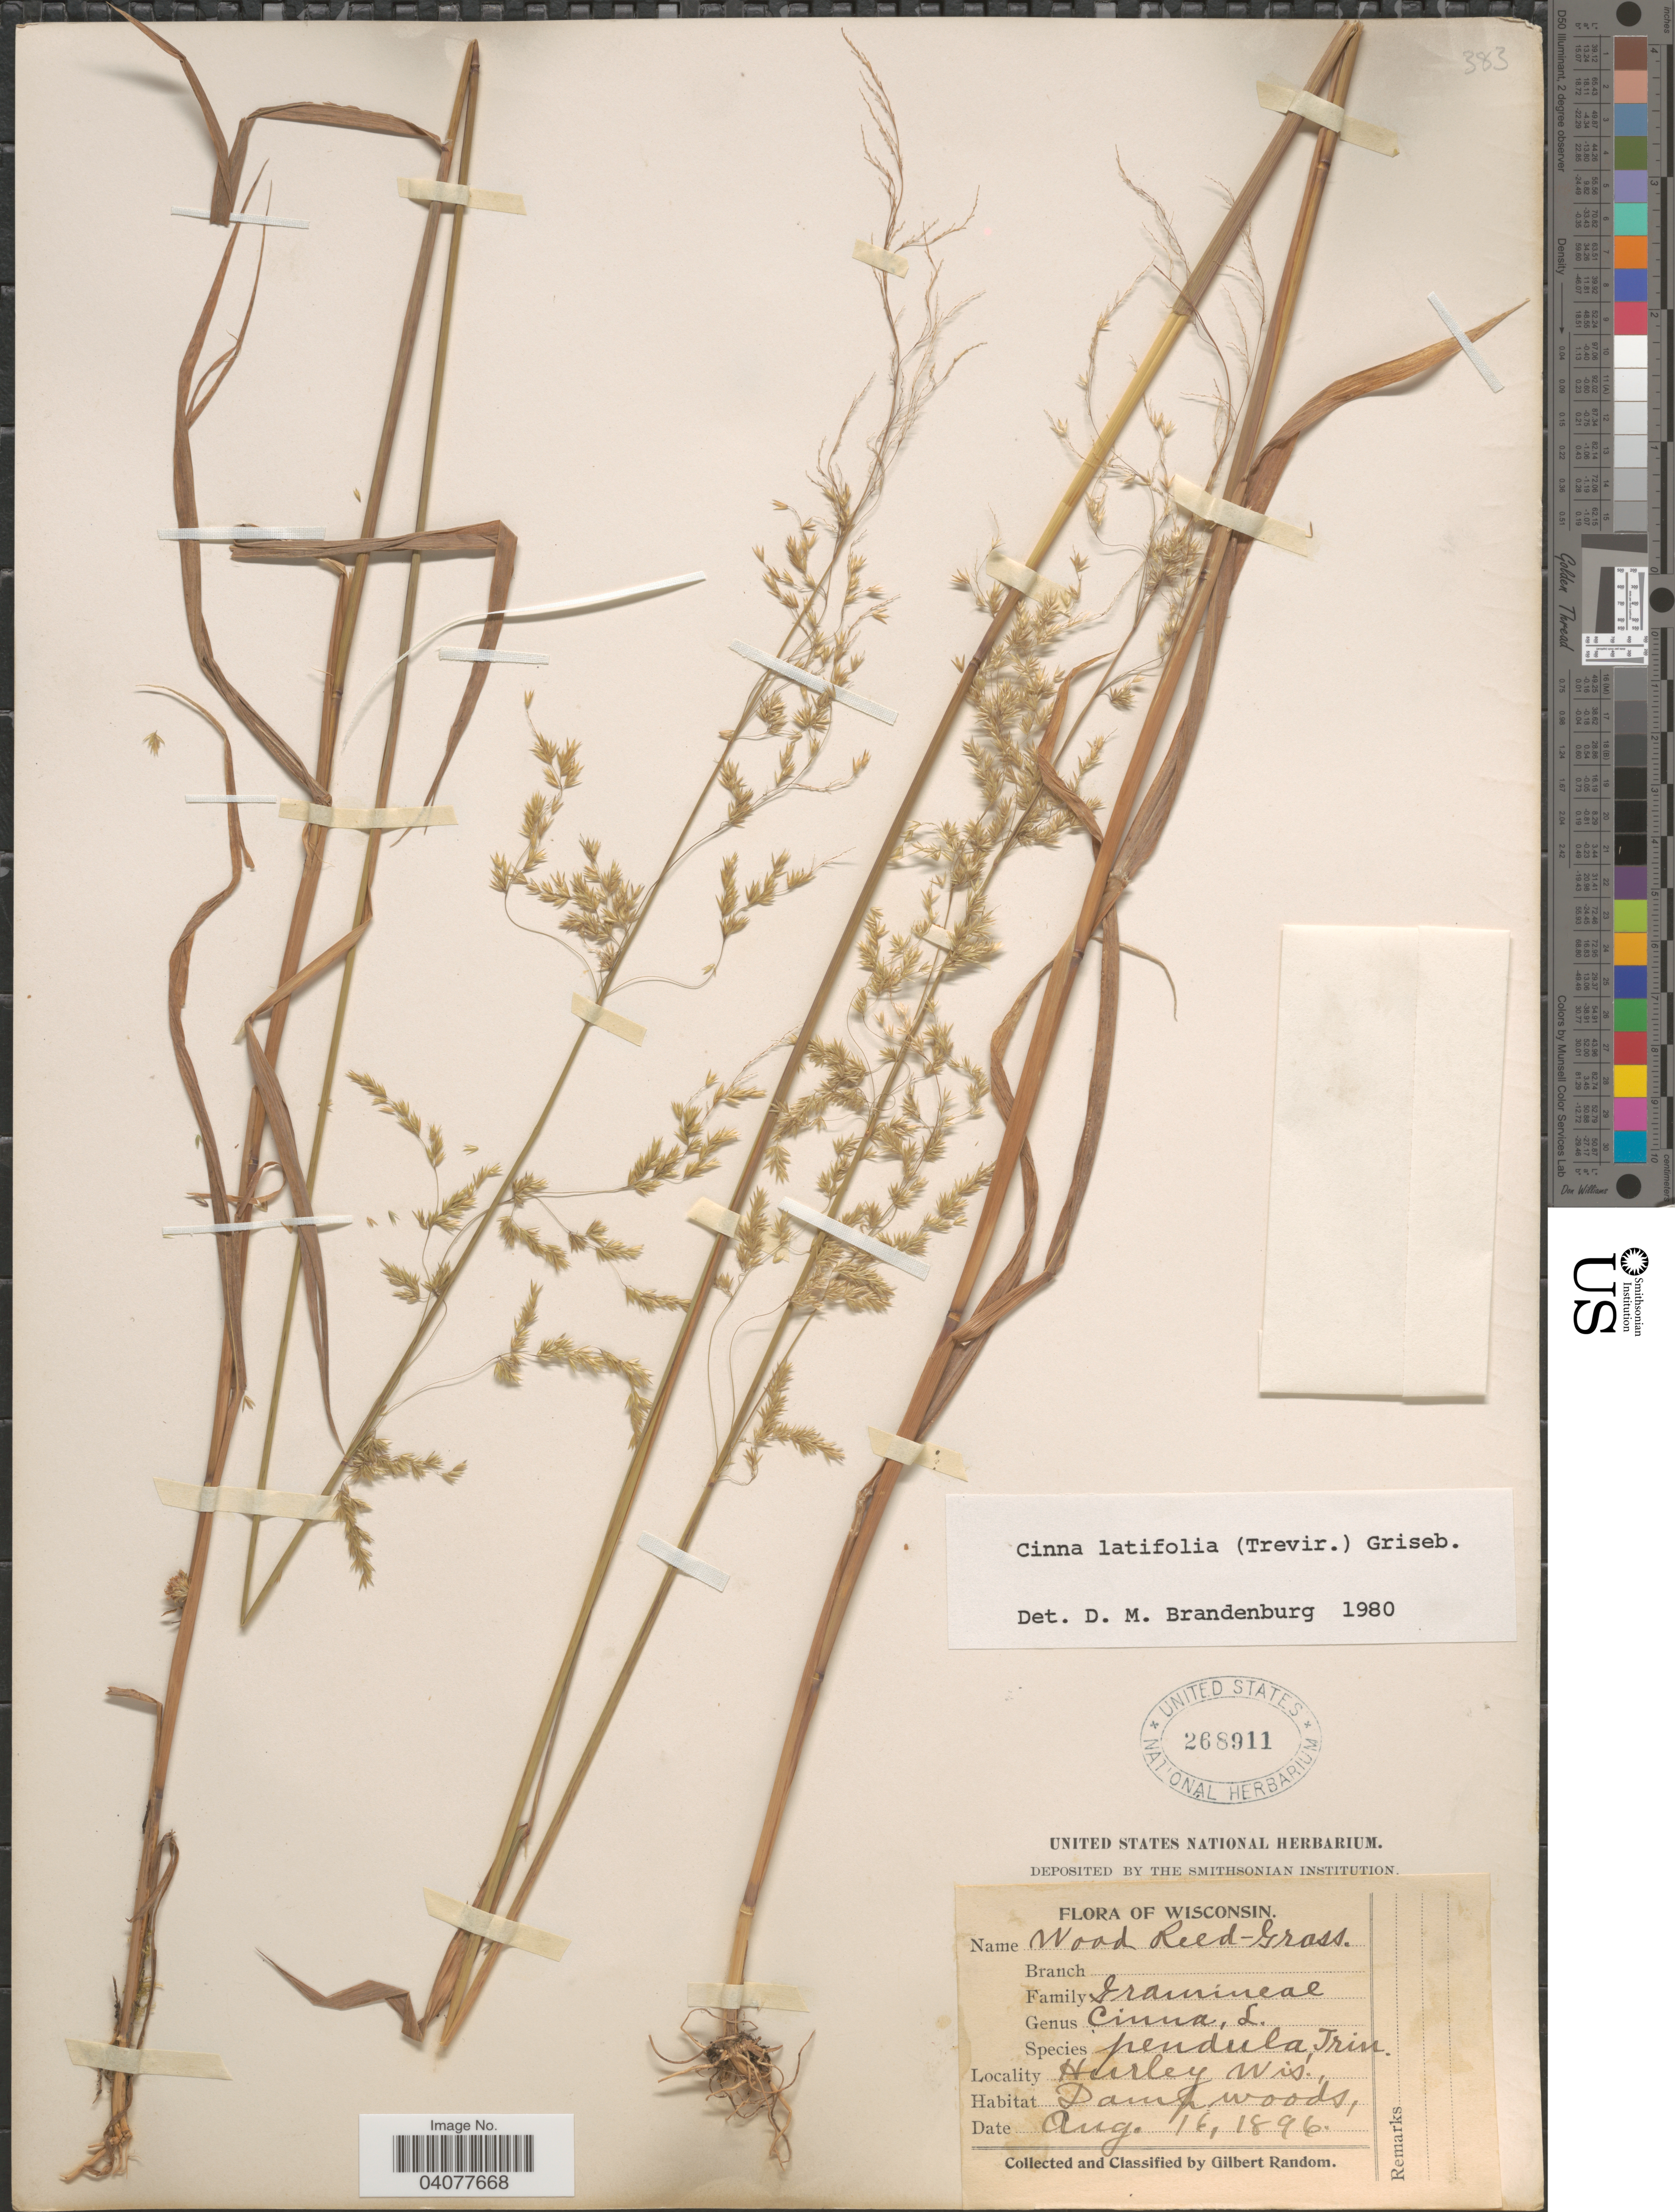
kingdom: Plantae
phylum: Tracheophyta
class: Liliopsida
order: Poales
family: Poaceae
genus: Cinna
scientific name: Cinna latifolia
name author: (Trevir. ex Goeppert) Griseb.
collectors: G. Random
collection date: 1896-08-16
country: United States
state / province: Wisconsin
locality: Hurley.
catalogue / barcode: US 268911